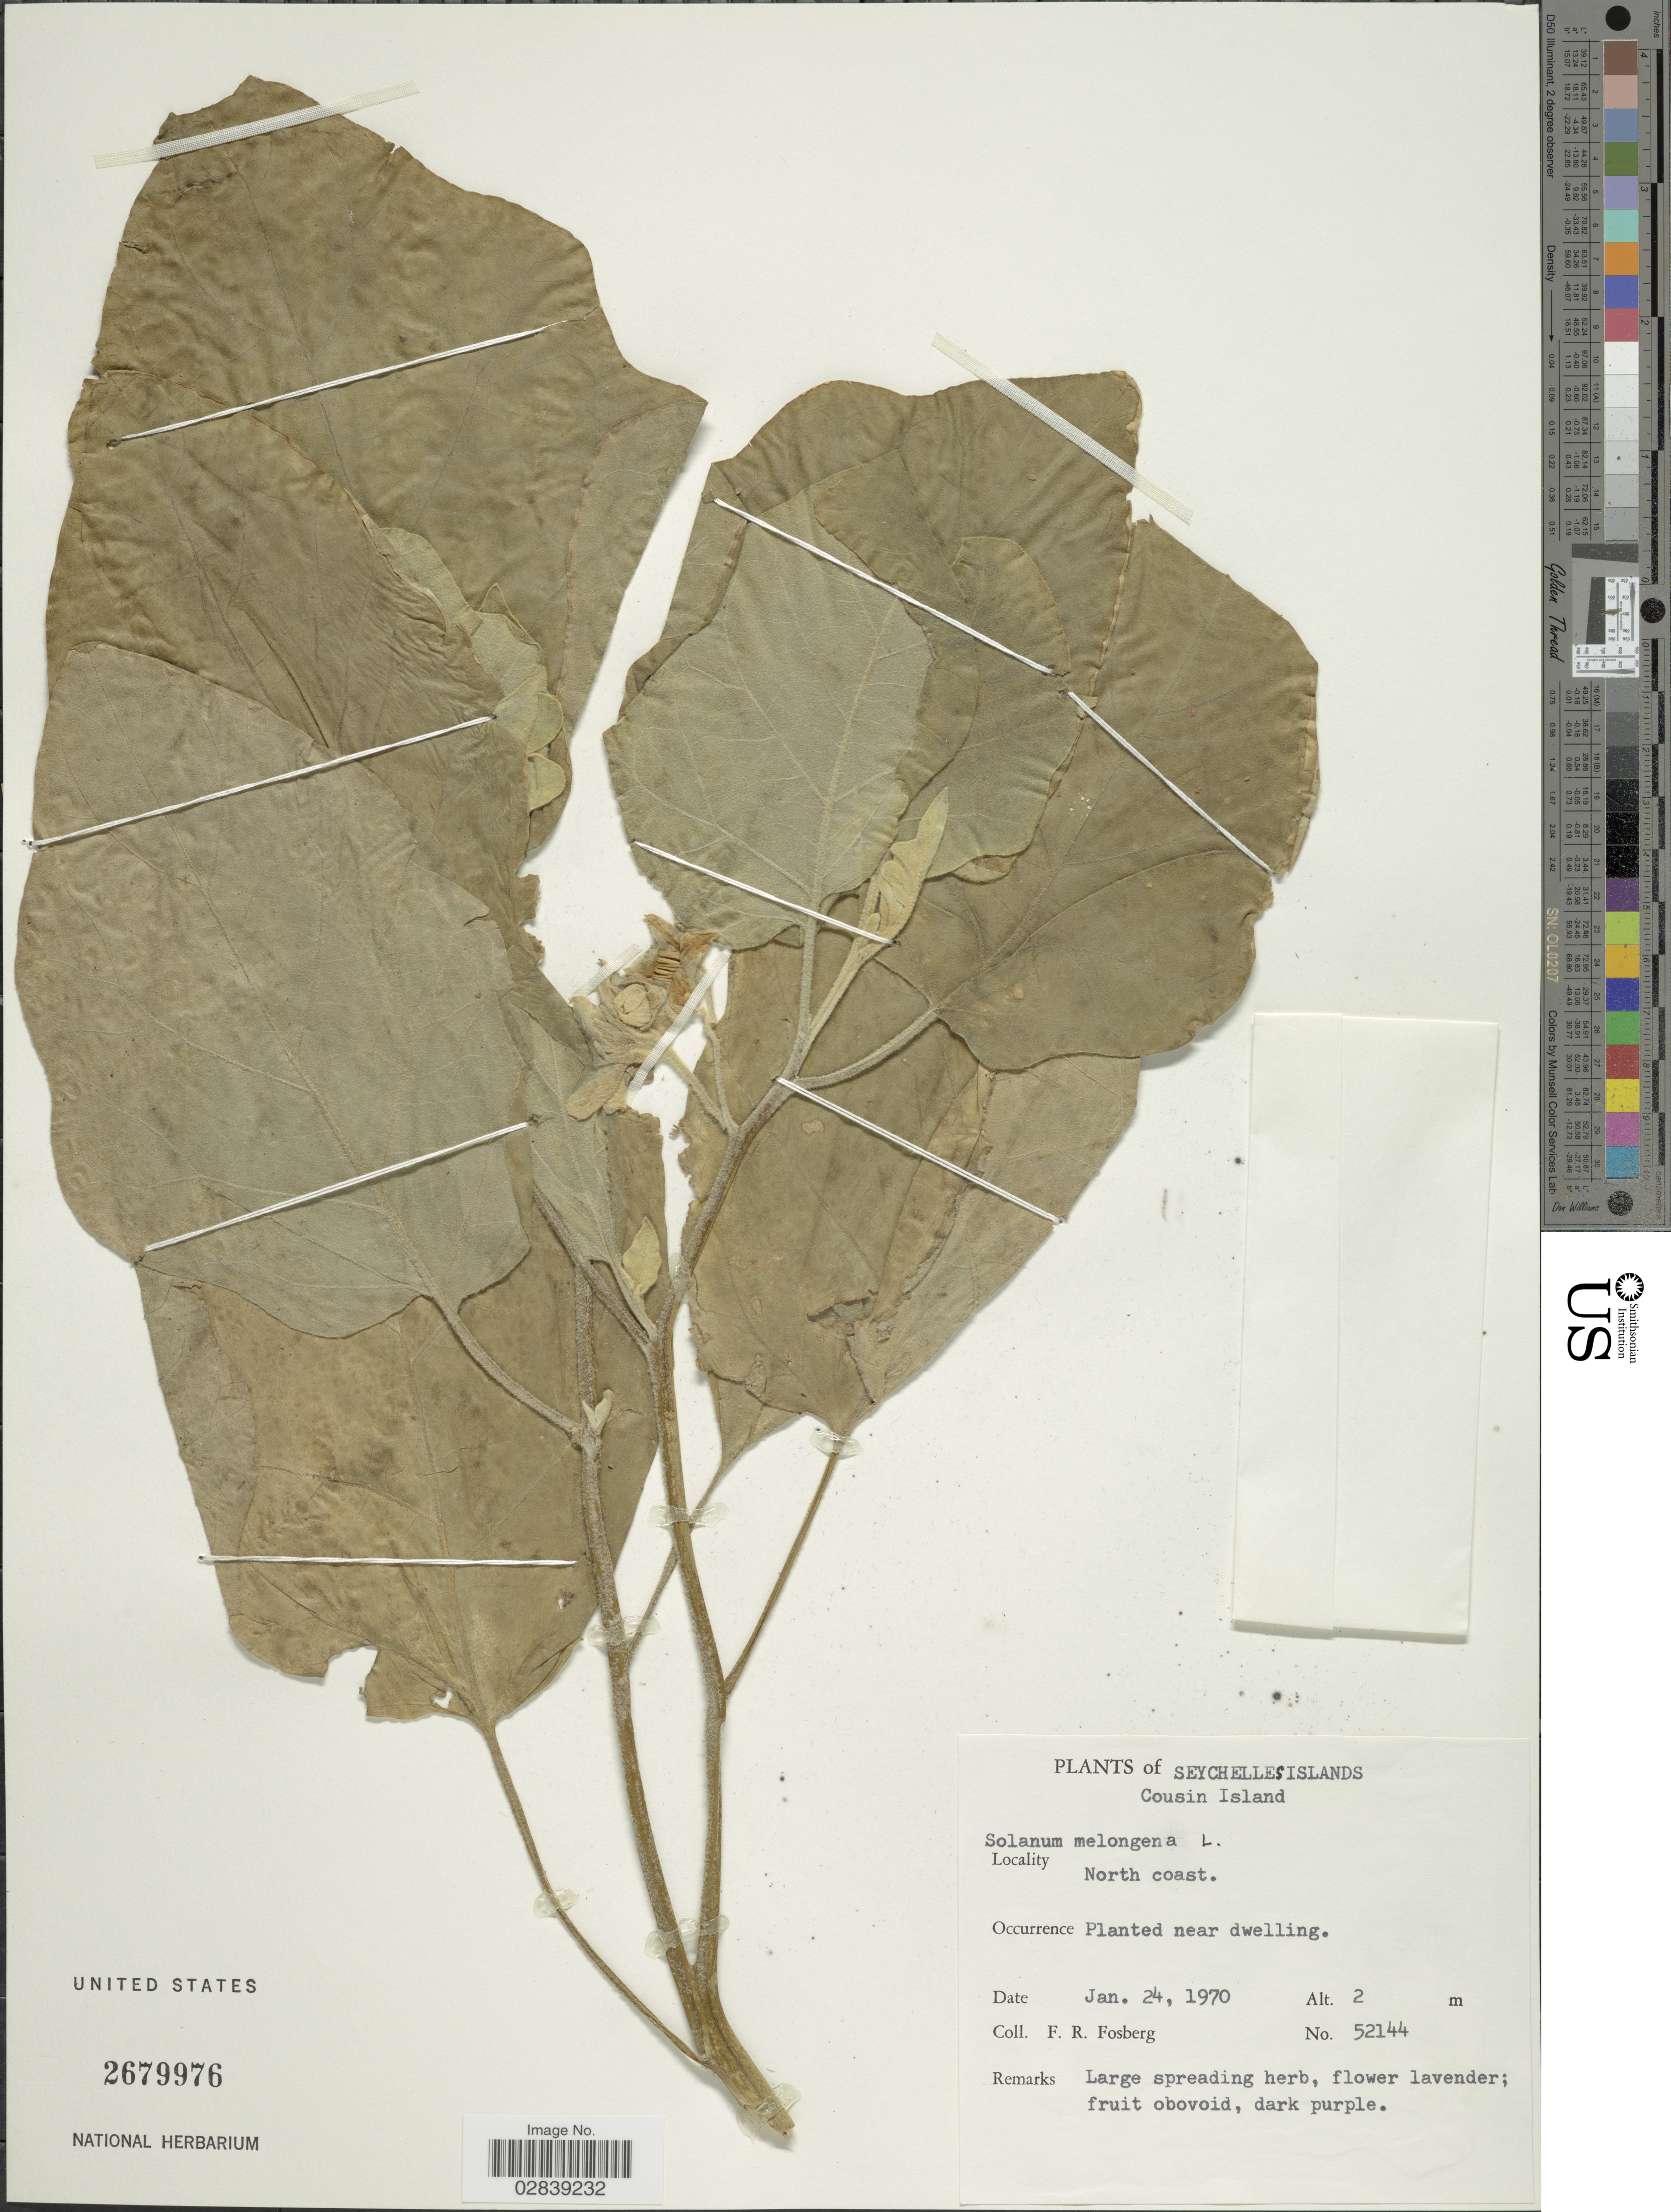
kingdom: Plantae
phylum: Tracheophyta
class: Magnoliopsida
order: Solanales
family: Solanaceae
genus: Solanum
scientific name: Solanum melongena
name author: L.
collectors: F. R. Fosberg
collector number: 52144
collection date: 1970-01-24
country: Seychelles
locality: Cousin Island, North coast.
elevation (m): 2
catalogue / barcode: US 2679976